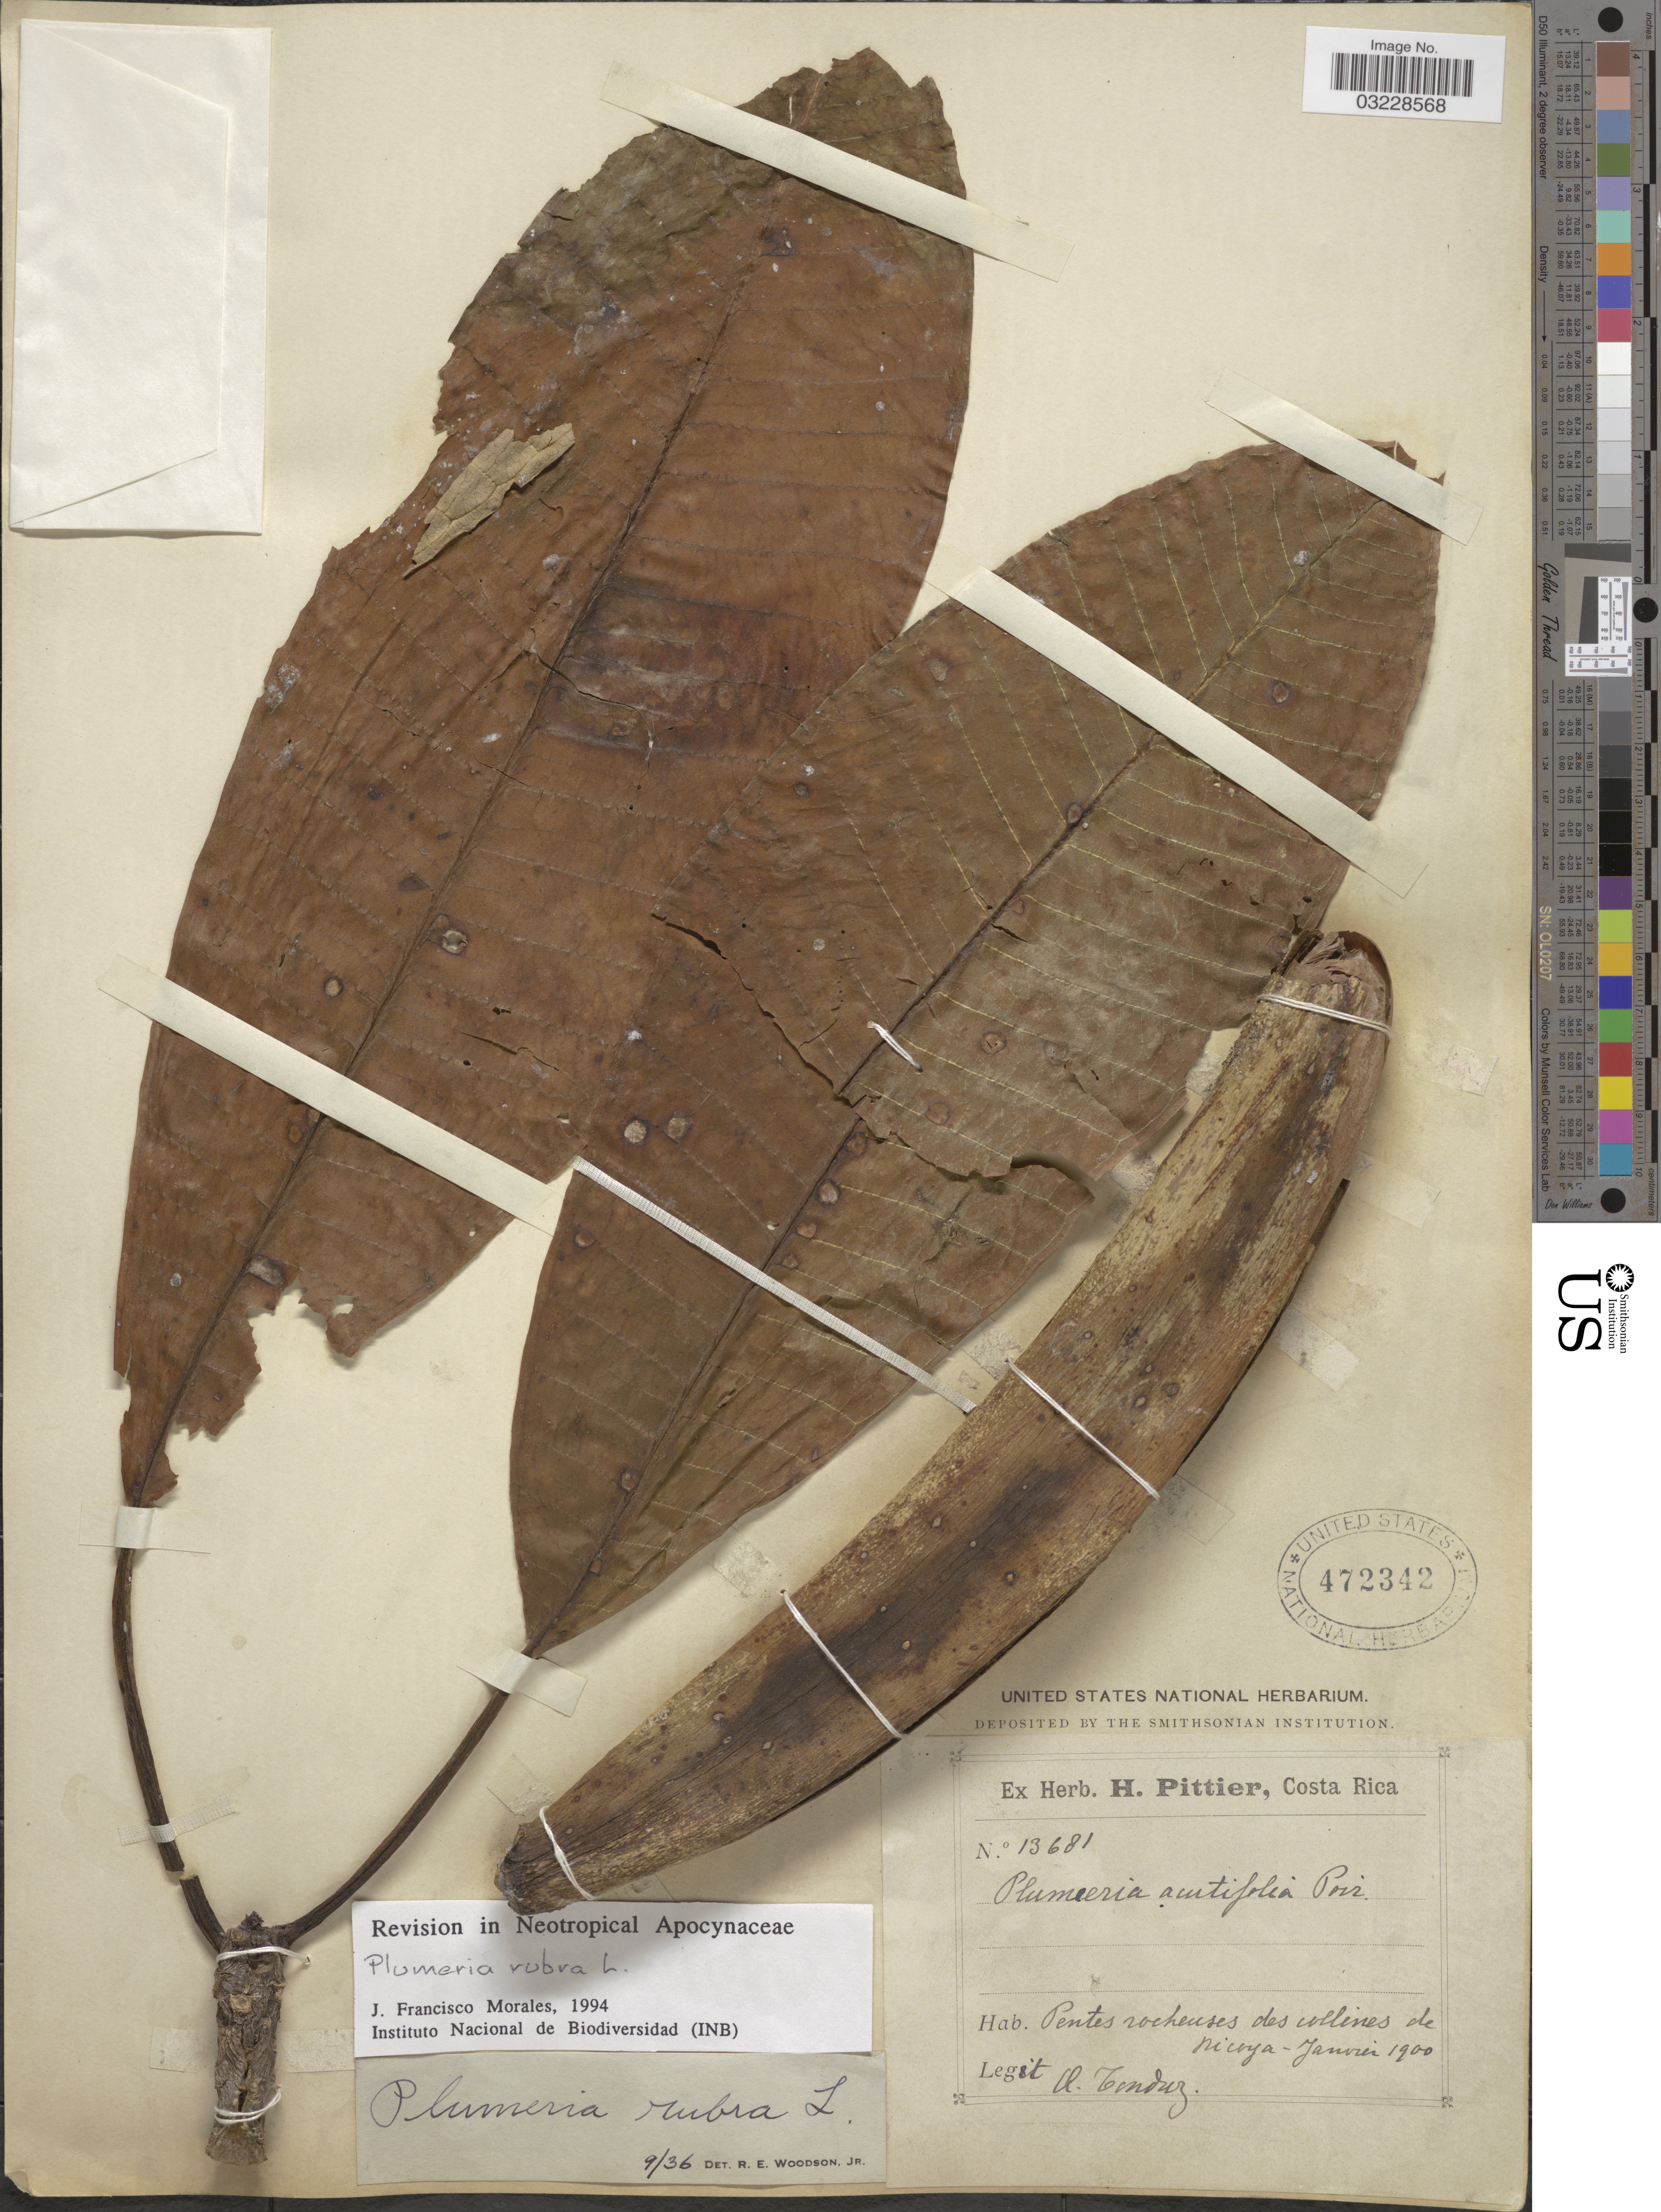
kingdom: Plantae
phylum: Tracheophyta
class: Magnoliopsida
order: Gentianales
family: Apocynaceae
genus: Plumeria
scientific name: Plumeria rubra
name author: L.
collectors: A. Tonduz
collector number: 13681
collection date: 1900-01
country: Costa Rica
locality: Pentes rocheuses des collines de Nicoya.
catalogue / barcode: US 472342